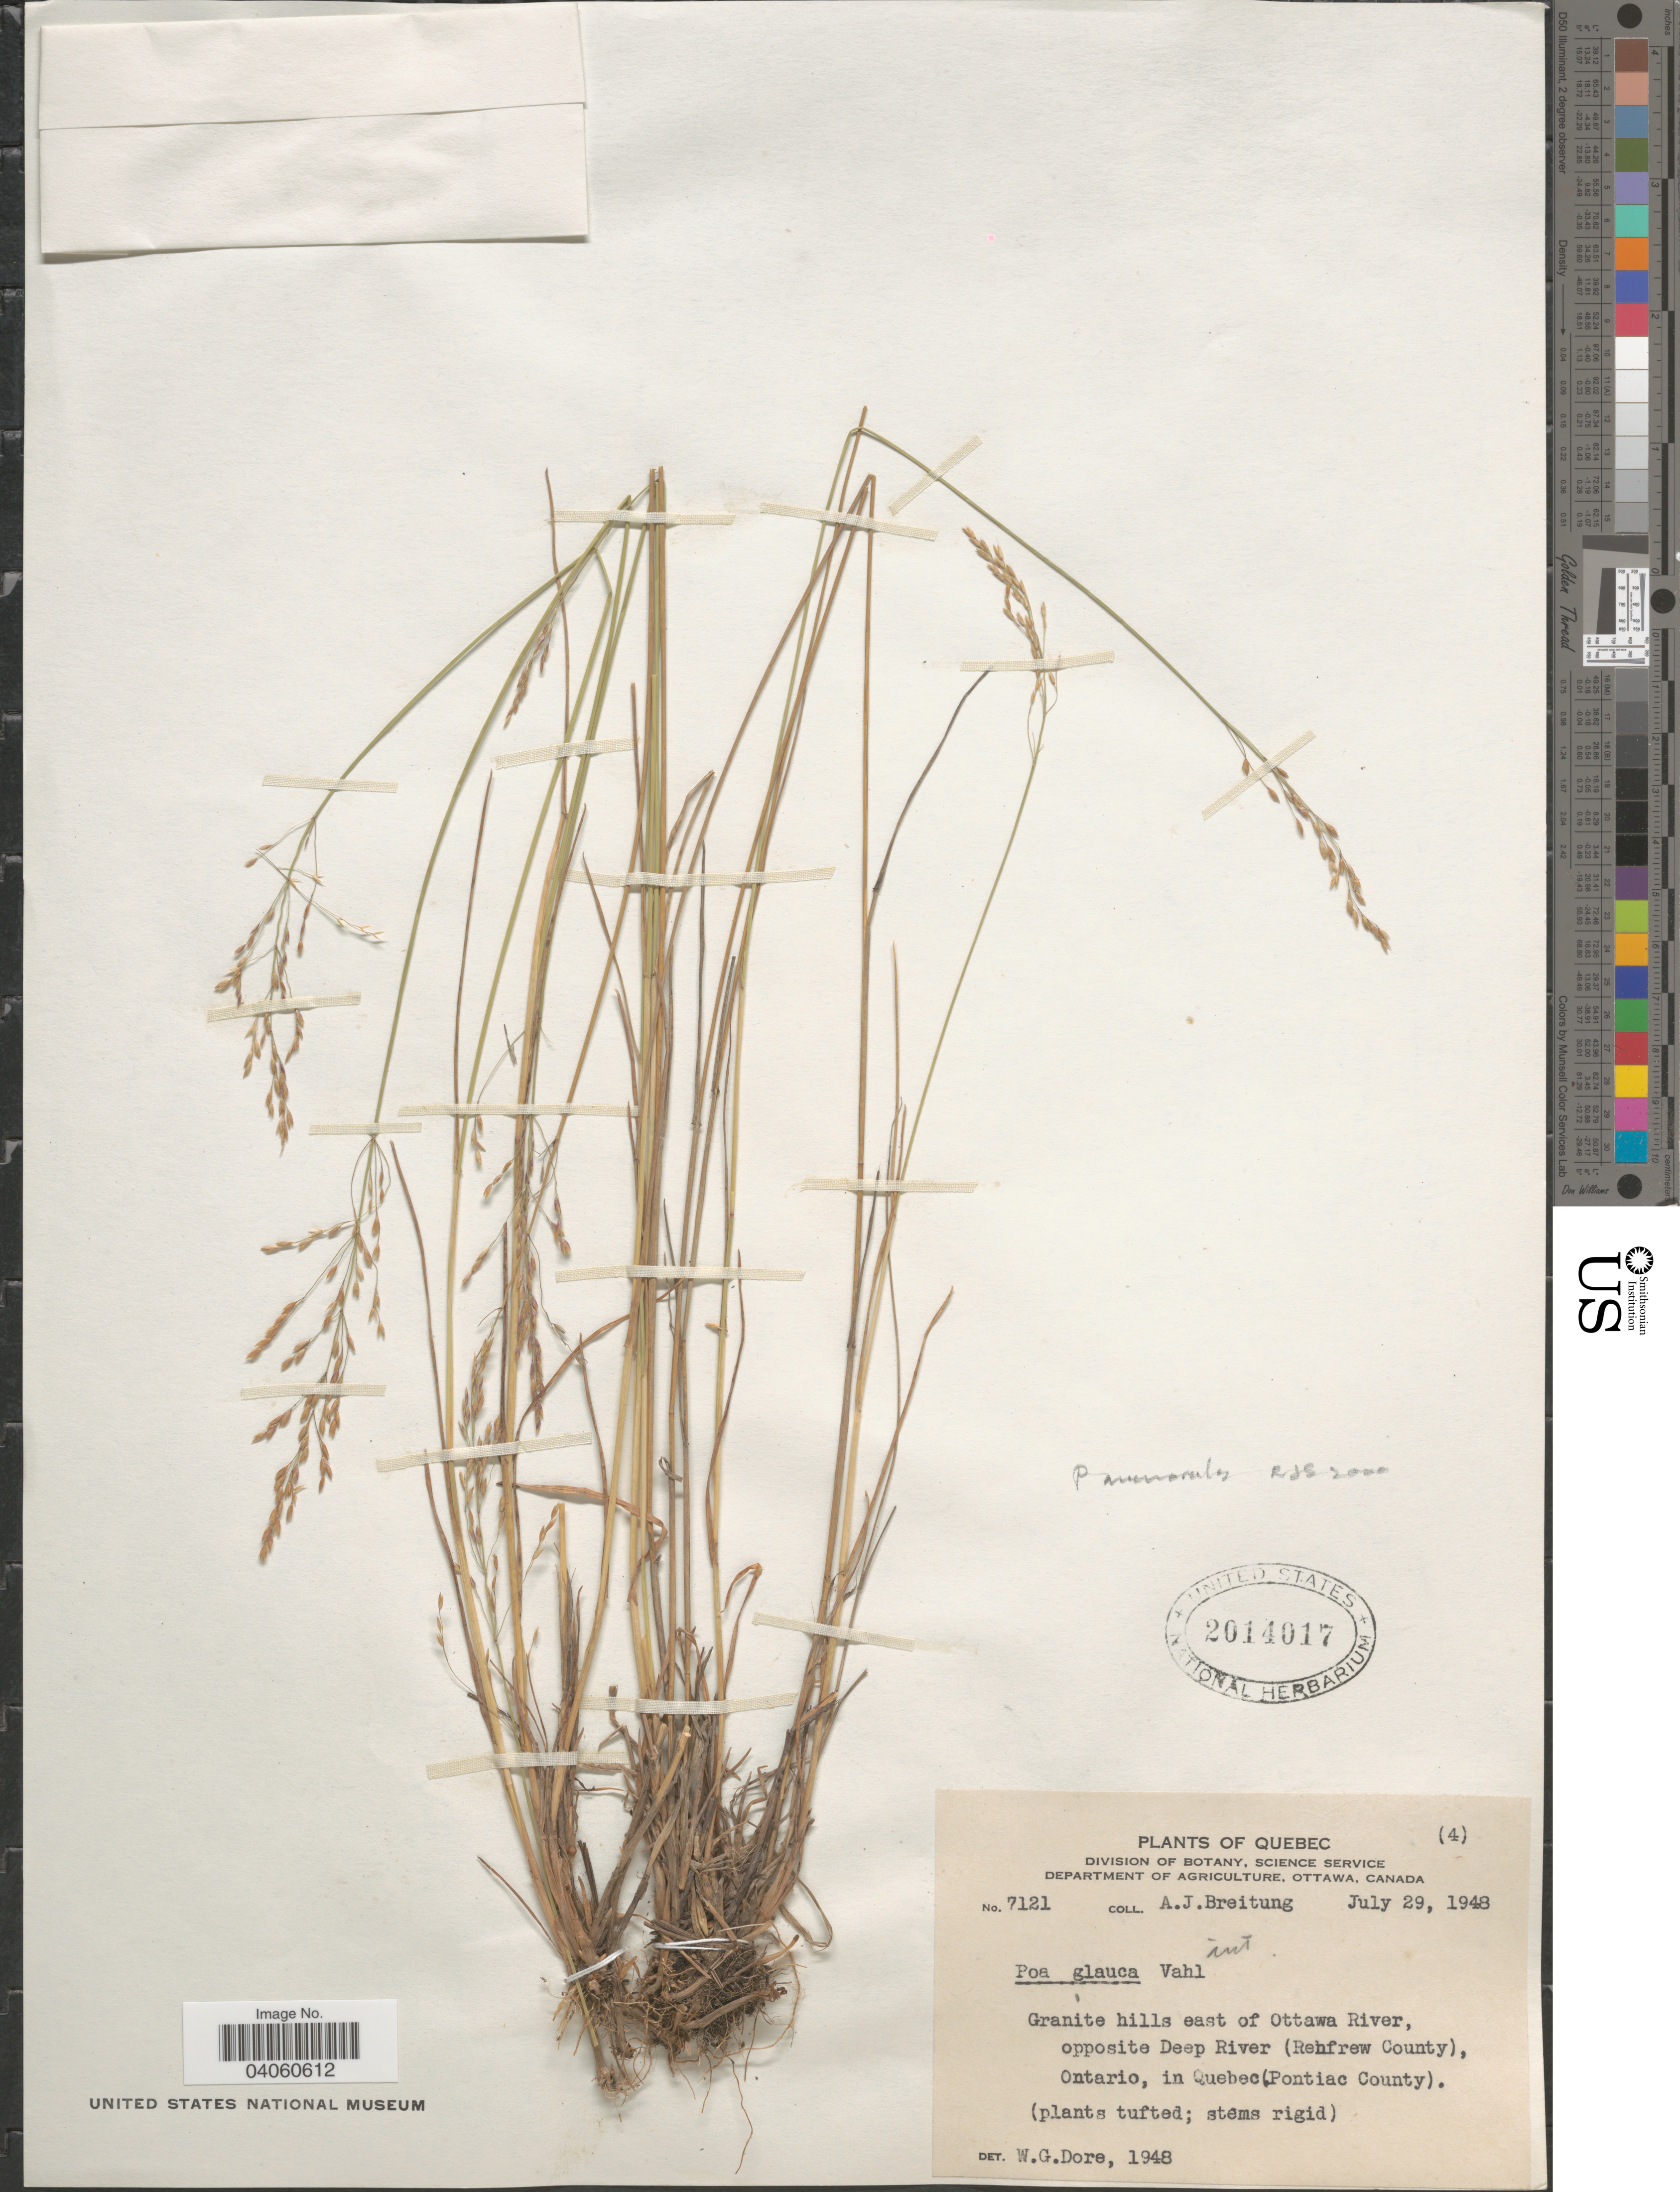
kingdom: Plantae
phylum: Tracheophyta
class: Liliopsida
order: Poales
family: Poaceae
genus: Poa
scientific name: Poa nemoralis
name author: L.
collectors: A. Breitung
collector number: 7121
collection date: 1948-07-29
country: Canada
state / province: Quebec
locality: Granite hills east of Ottawa River, opposite Deep River (Renfrew County), Ontario, in Quebec (Pontiac County).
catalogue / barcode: US 2014017